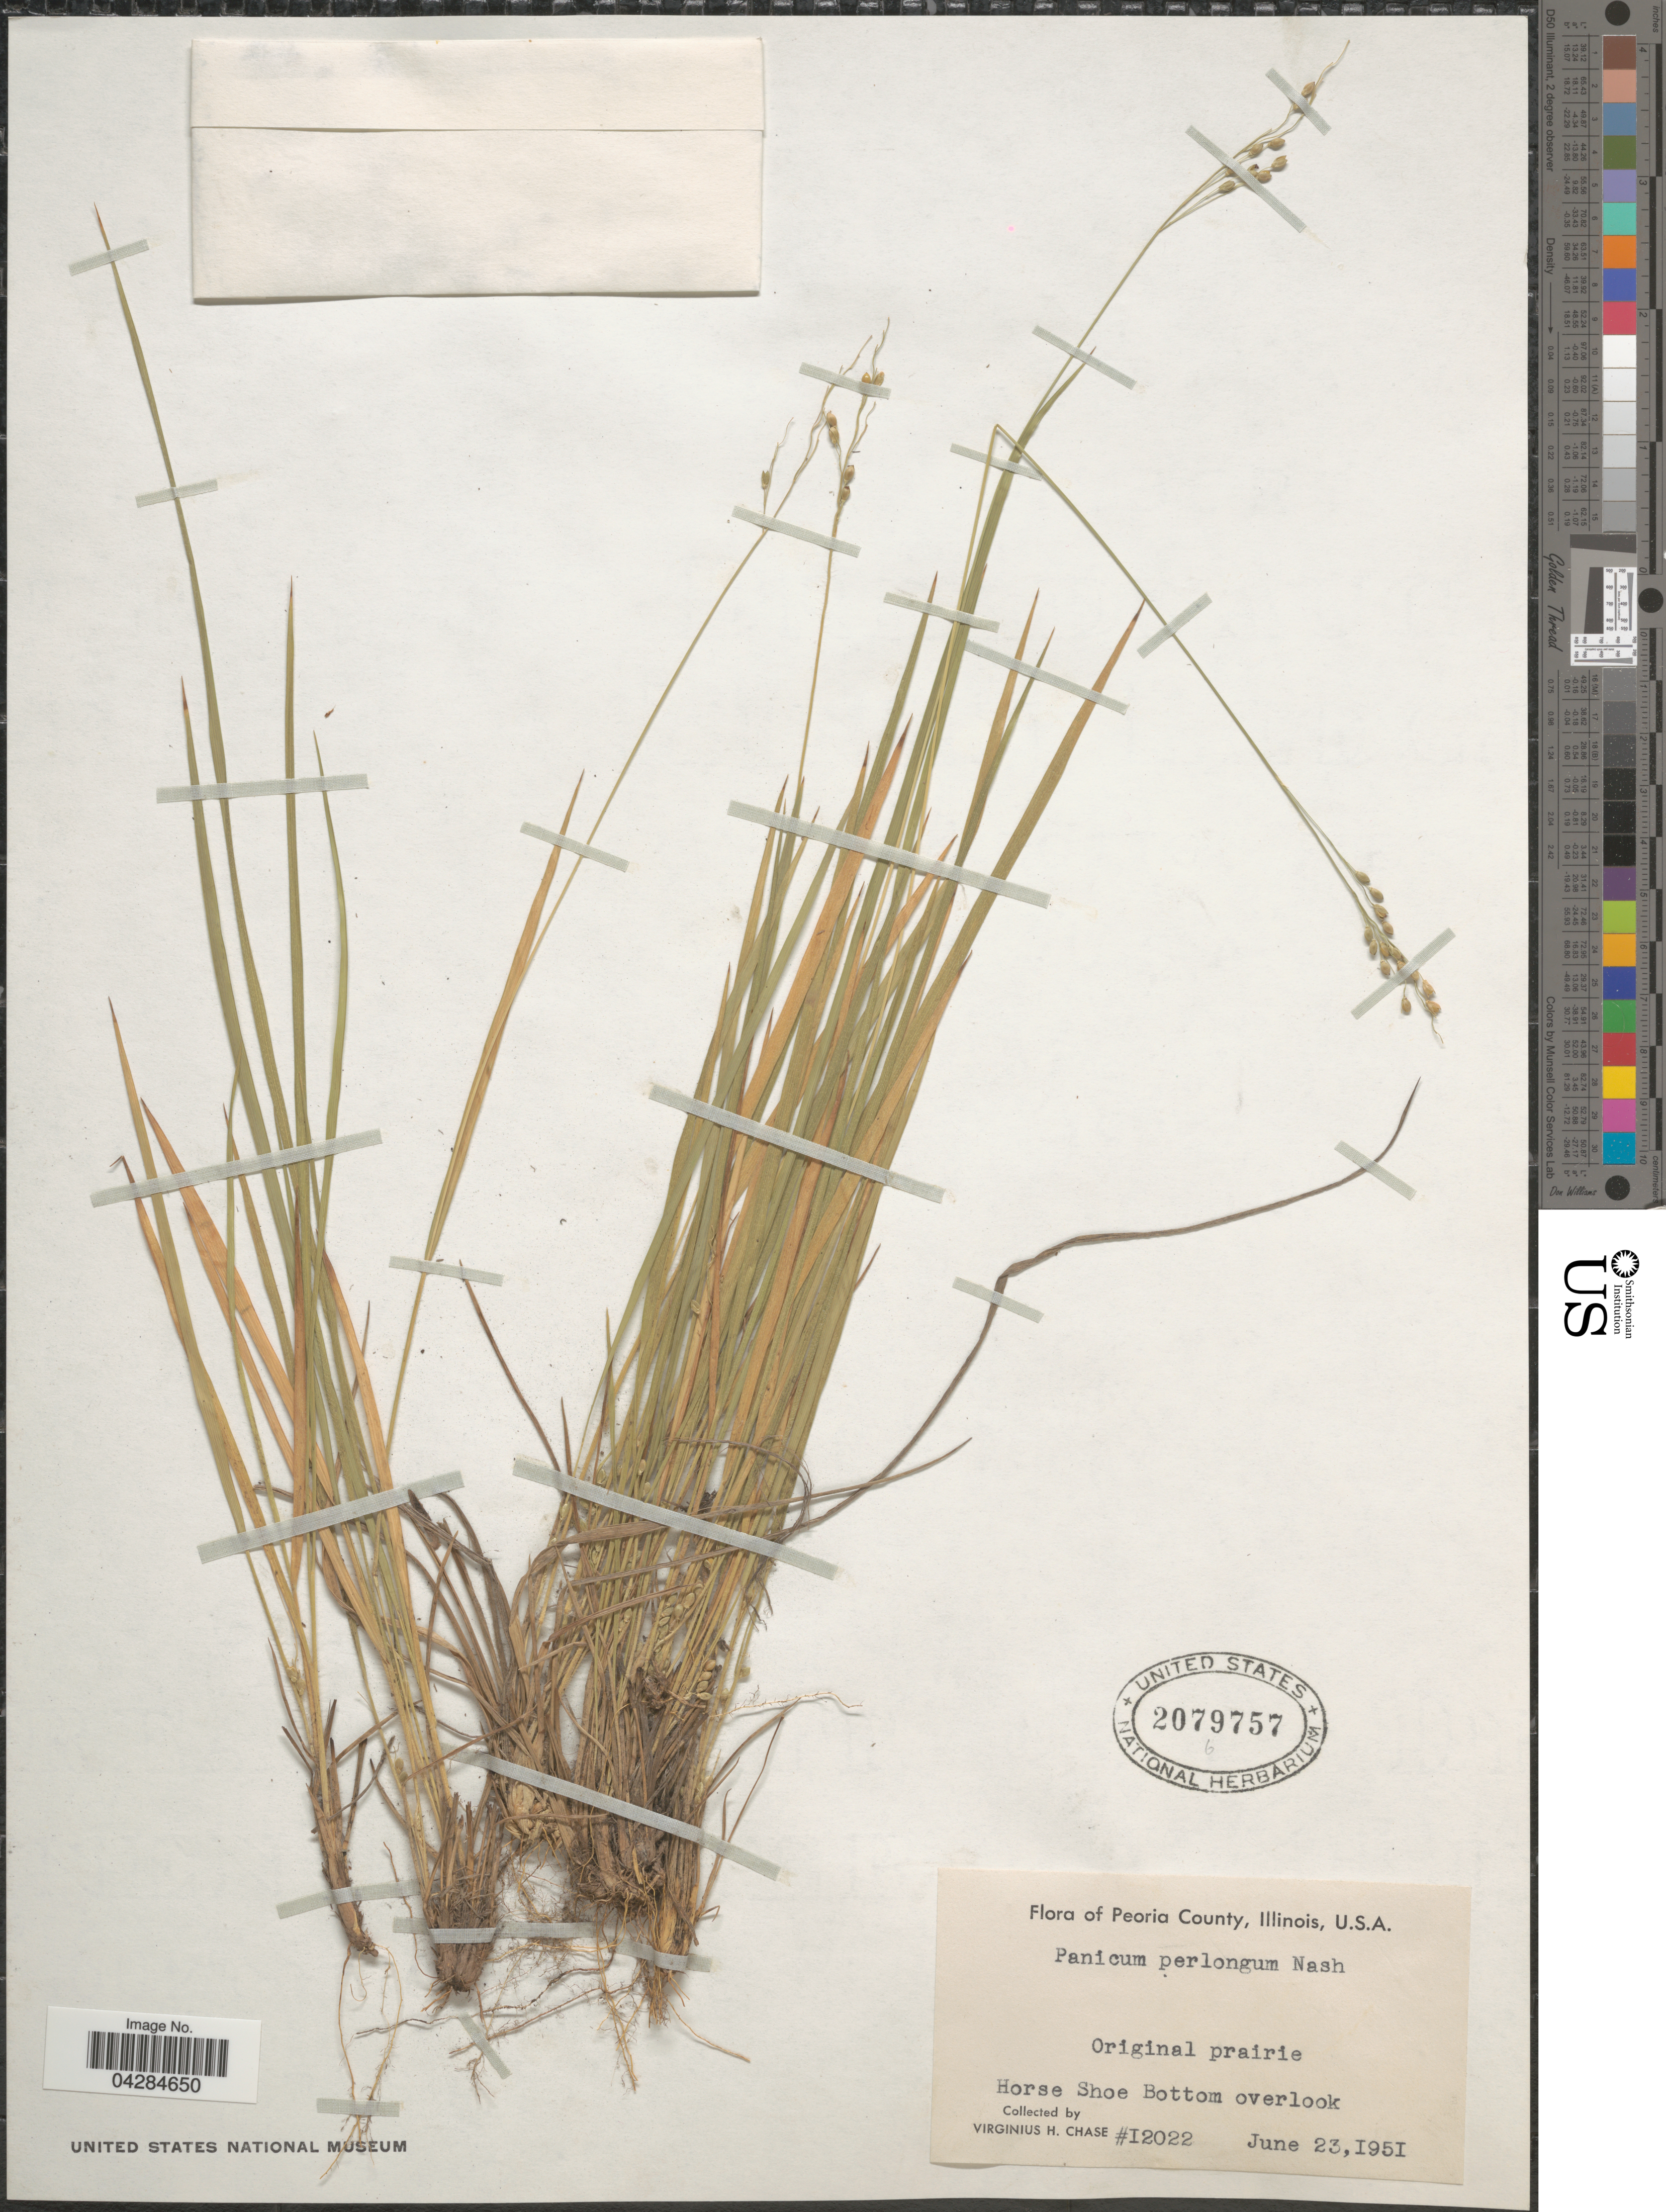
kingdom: Plantae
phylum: Tracheophyta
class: Liliopsida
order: Poales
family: Poaceae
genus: Dichanthelium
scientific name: Dichanthelium perlongum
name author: (Nash) Freckmann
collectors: V. H. Chase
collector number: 12022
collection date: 1951-06-23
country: United States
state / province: Illinois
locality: Peoria County. Horse Shoe Bottom overlook.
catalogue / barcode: US 2079757